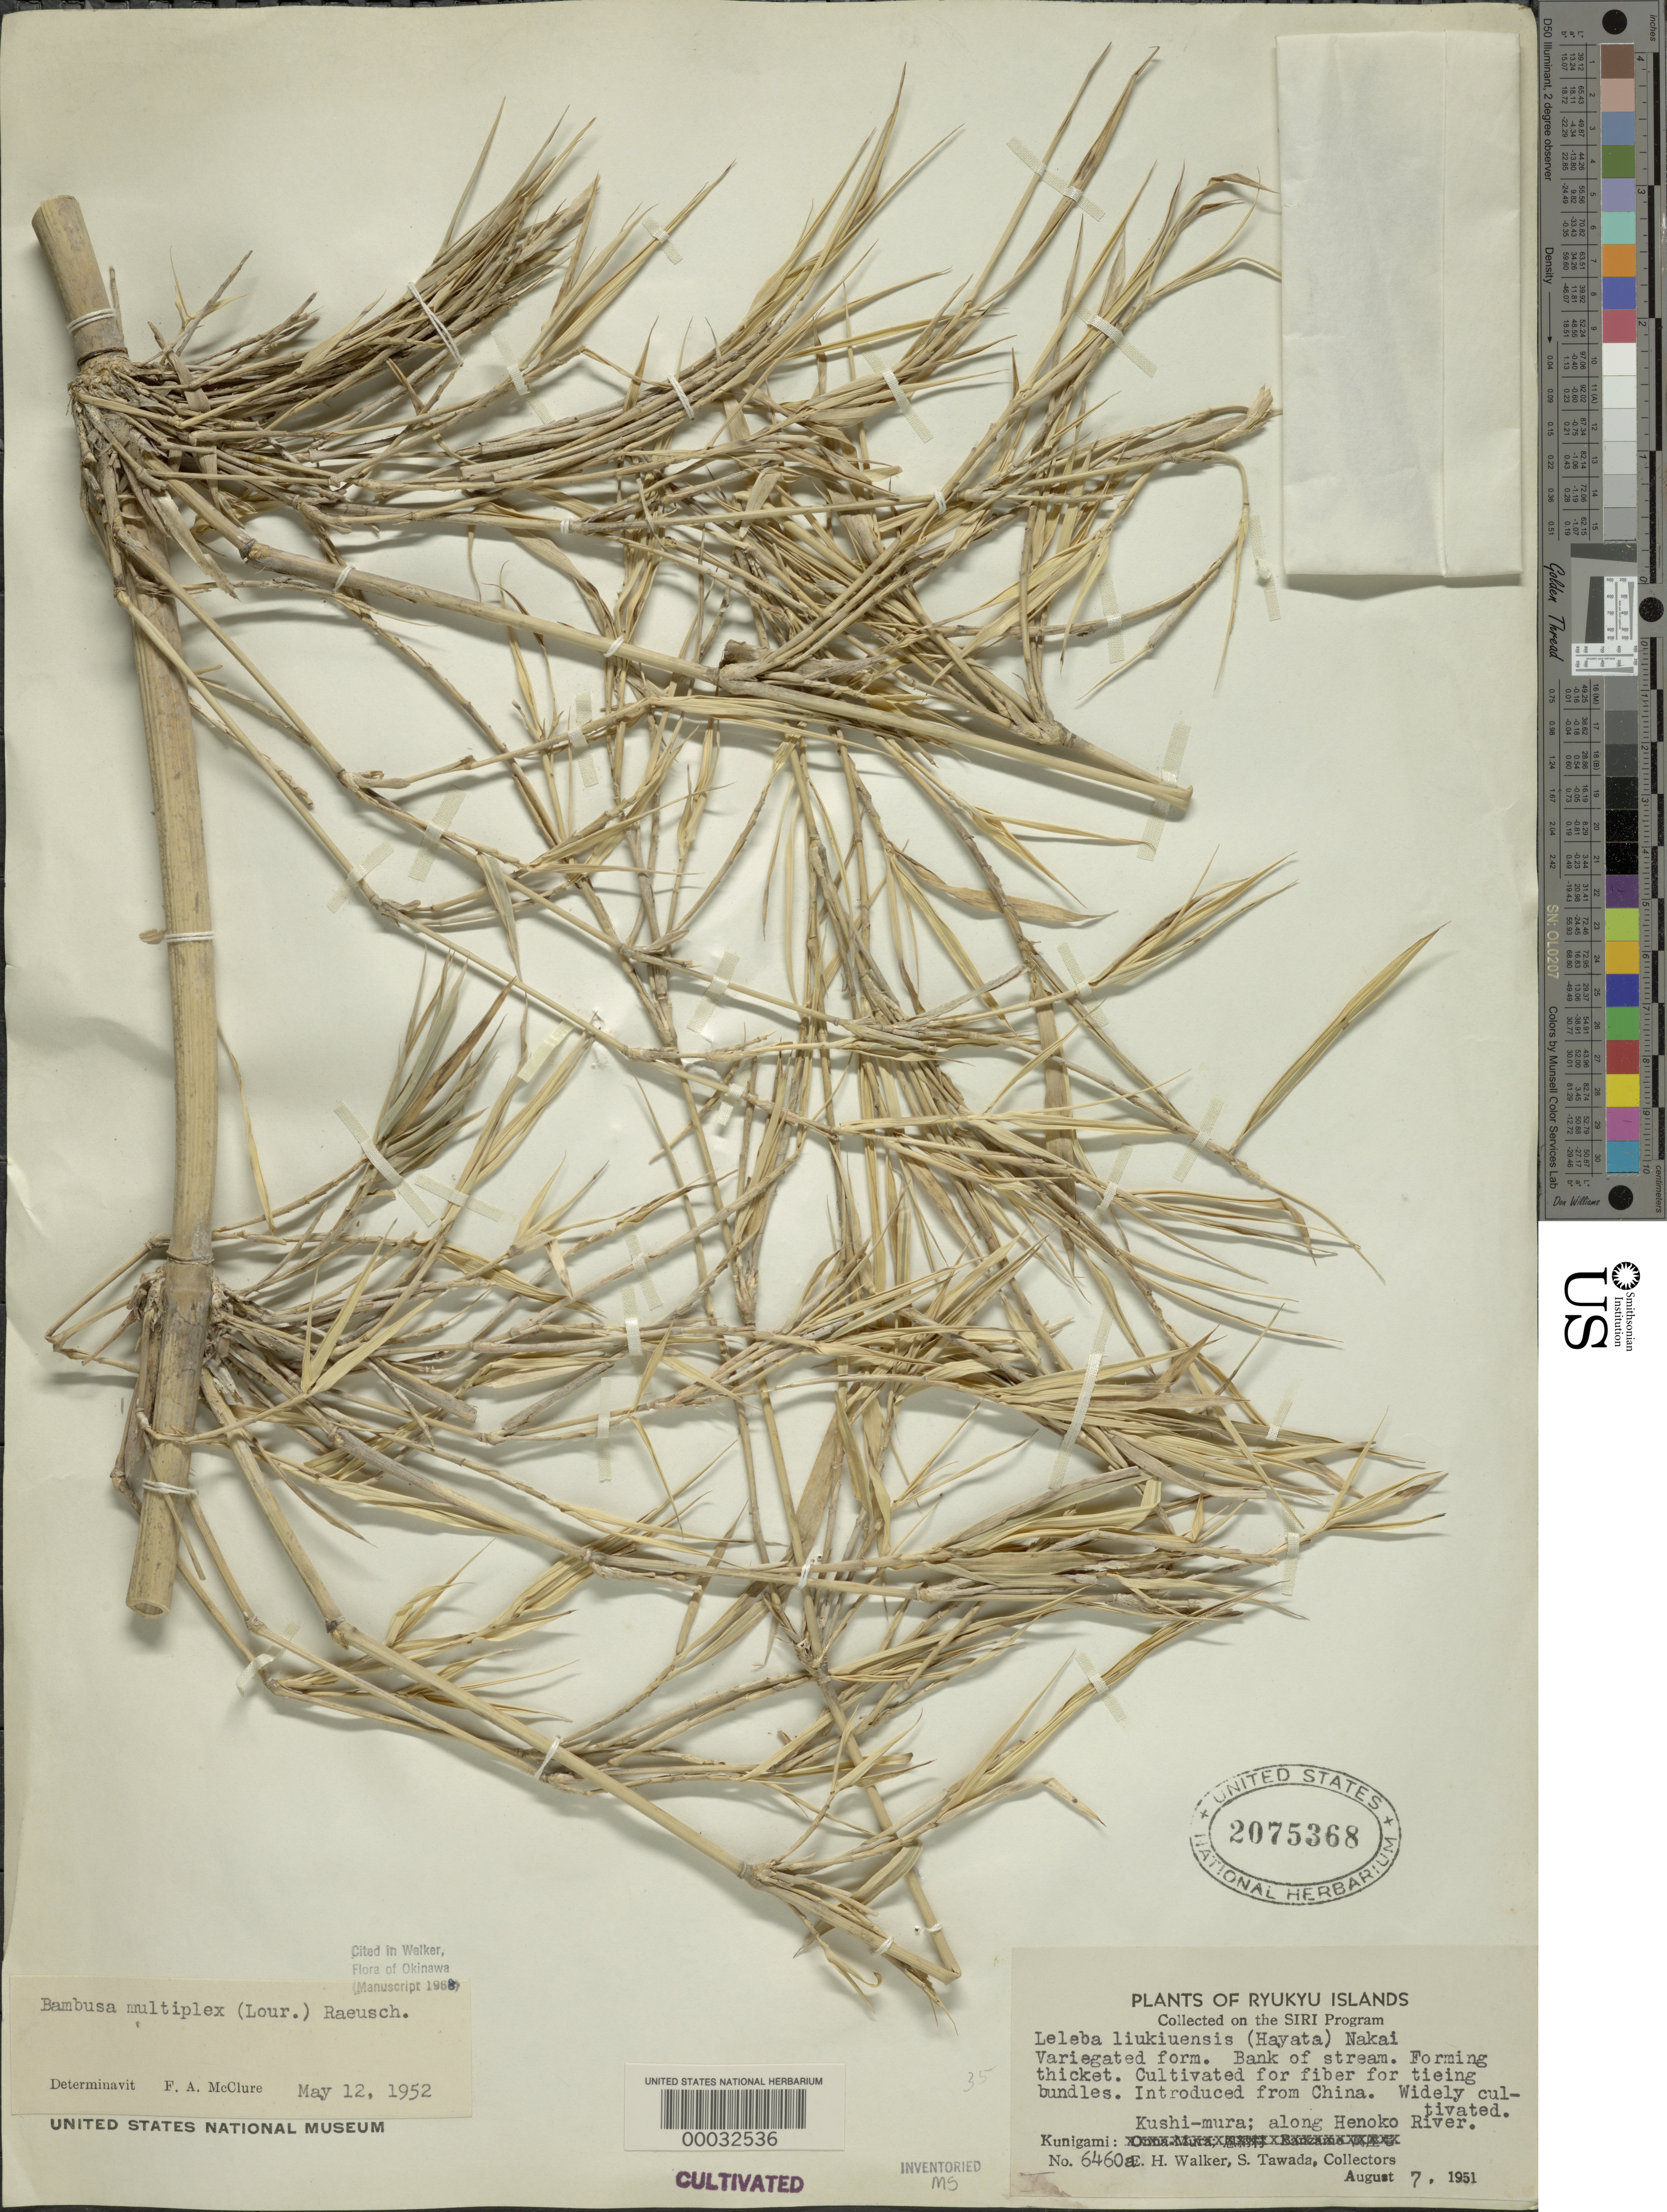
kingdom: Plantae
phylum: Tracheophyta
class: Liliopsida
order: Poales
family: Poaceae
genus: Bambusa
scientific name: Bambusa multiplex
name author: (Lour.) Raeusch. ex Schult. & Schult. f.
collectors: E. H. Walker & S. Tawada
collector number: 6460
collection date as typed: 07 Aug 1951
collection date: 1951-08-07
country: Japan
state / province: Okinawa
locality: Kunigami, kushi-mura, henoko river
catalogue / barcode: US 2075368